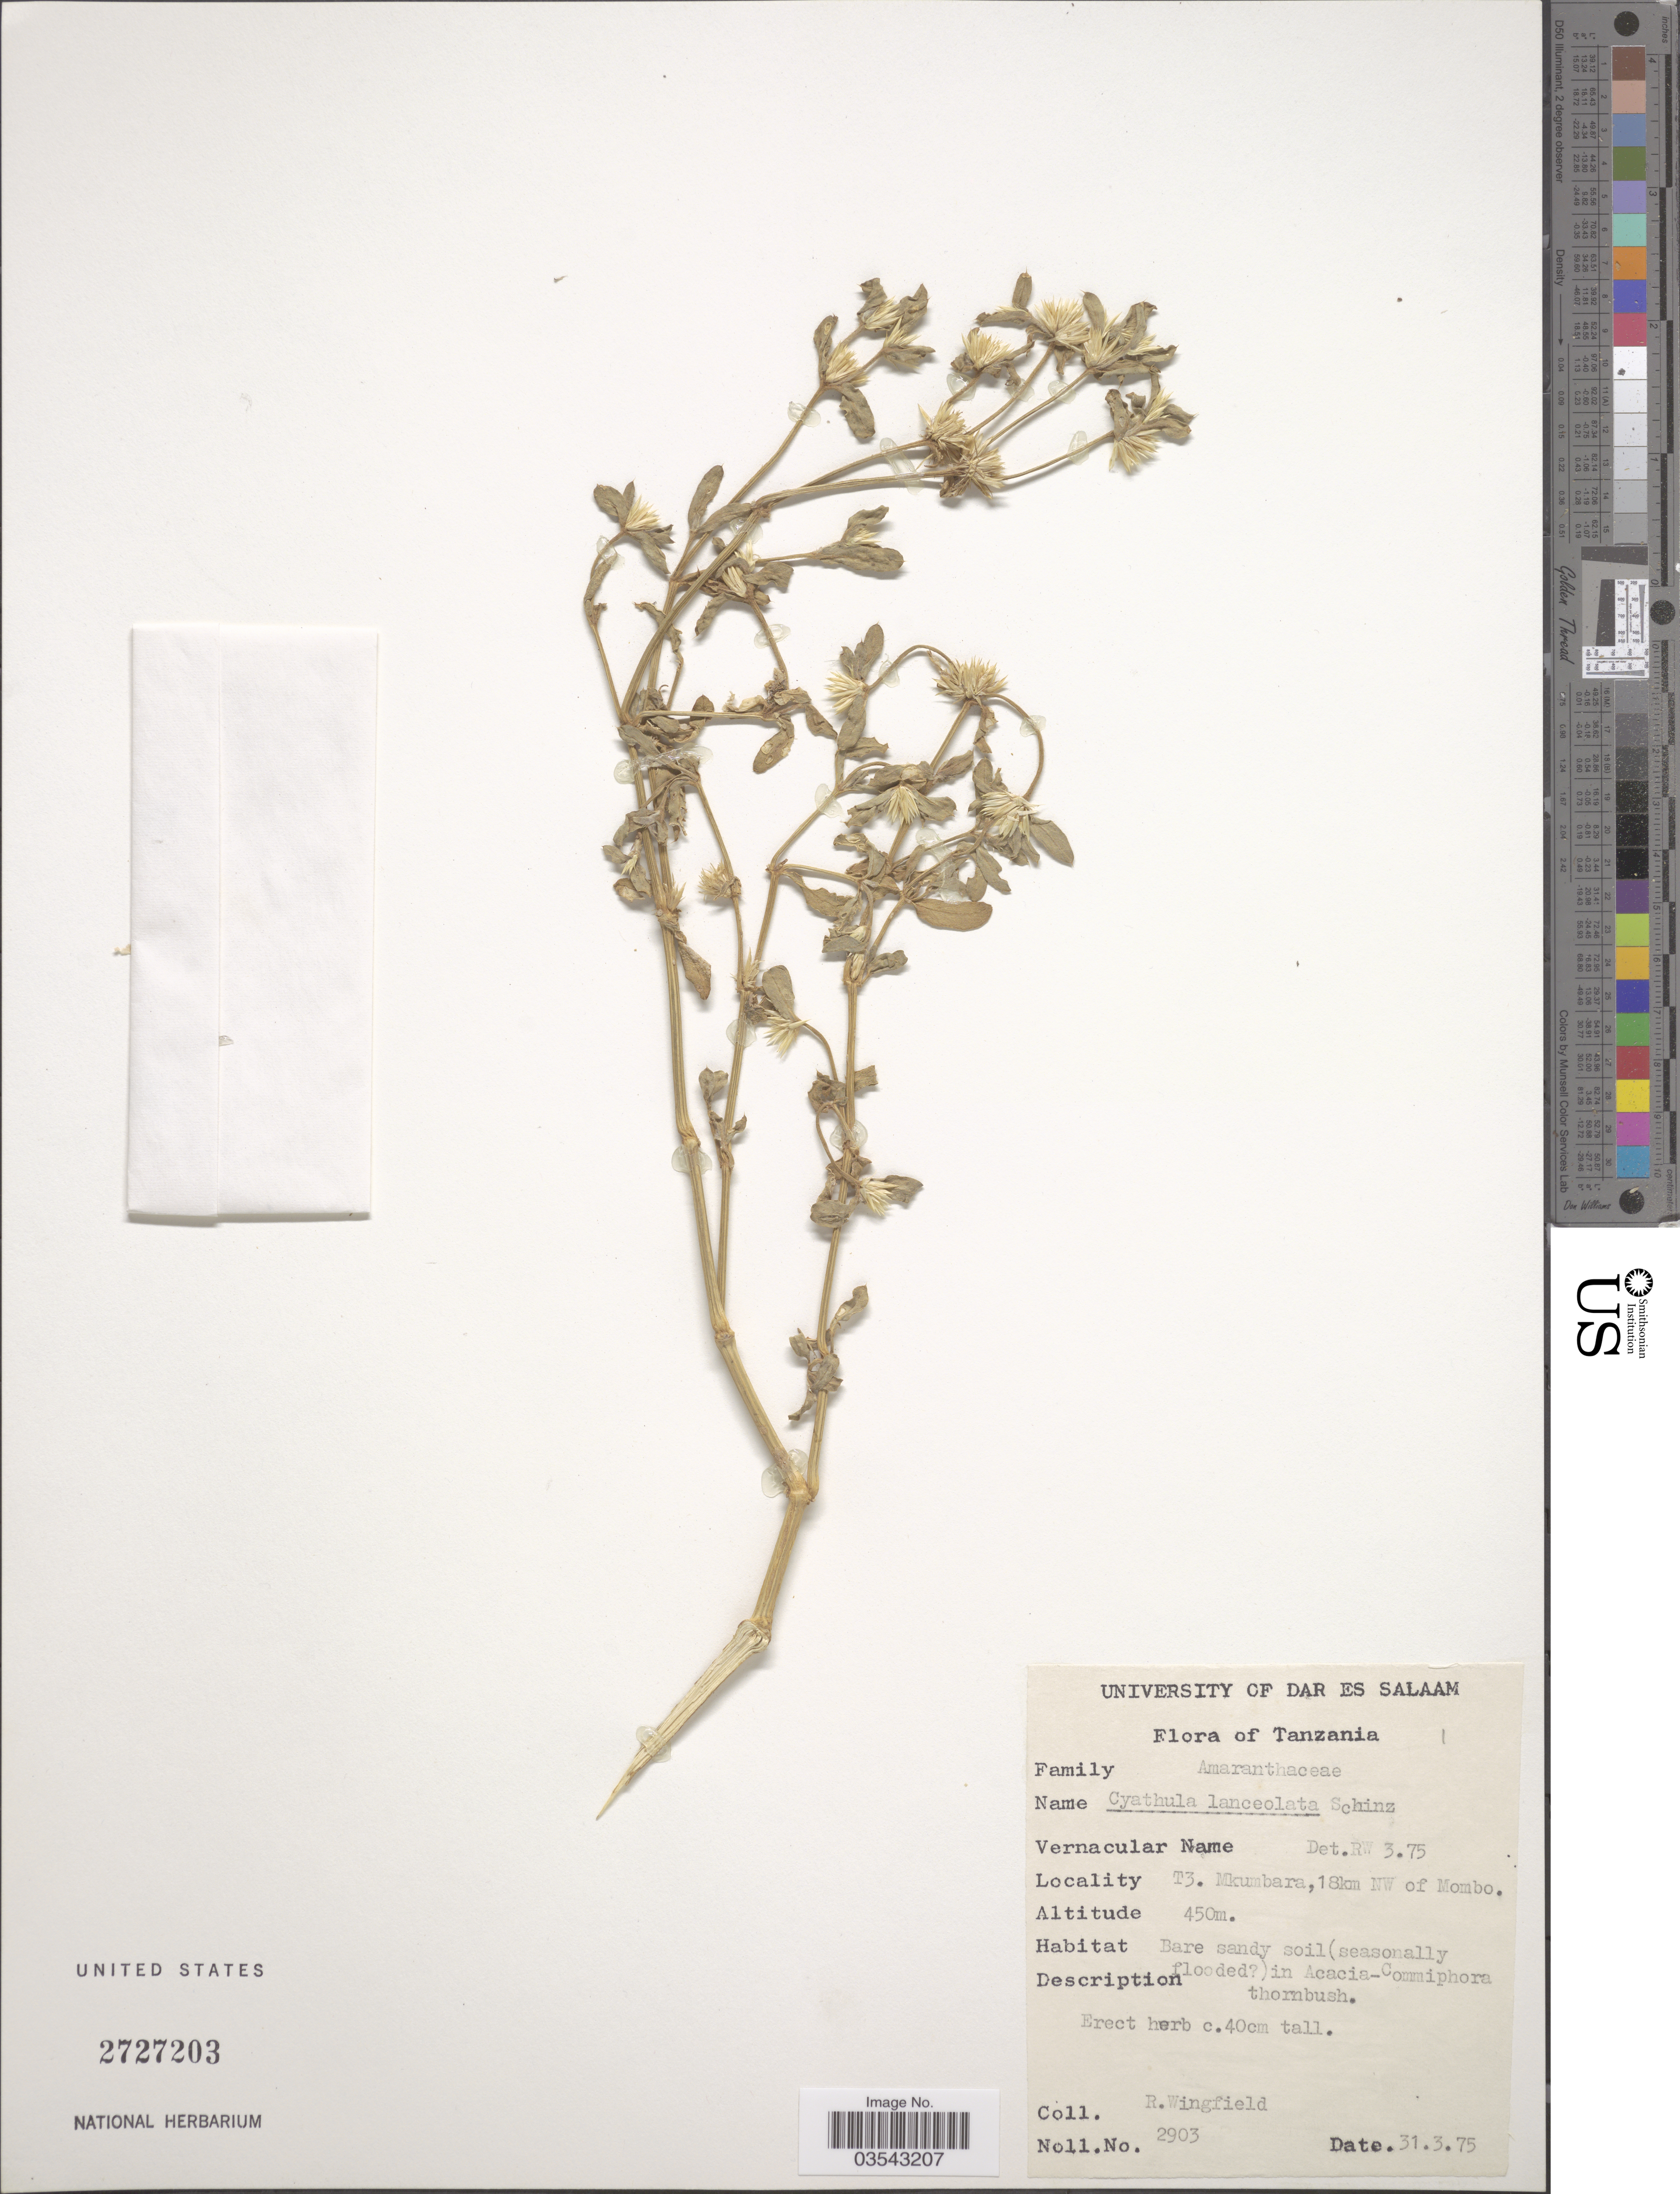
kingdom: Plantae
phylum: Tracheophyta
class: Magnoliopsida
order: Caryophyllales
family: Amaranthaceae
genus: Cyathula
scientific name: Cyathula lanceolata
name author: Schinz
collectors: R. Wingfield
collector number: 2903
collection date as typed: Transcribed d/m/y: 31/3/75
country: Tanzania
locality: T3. Mkumbara, 18km NW of Mombo.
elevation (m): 450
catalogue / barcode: US 2727203